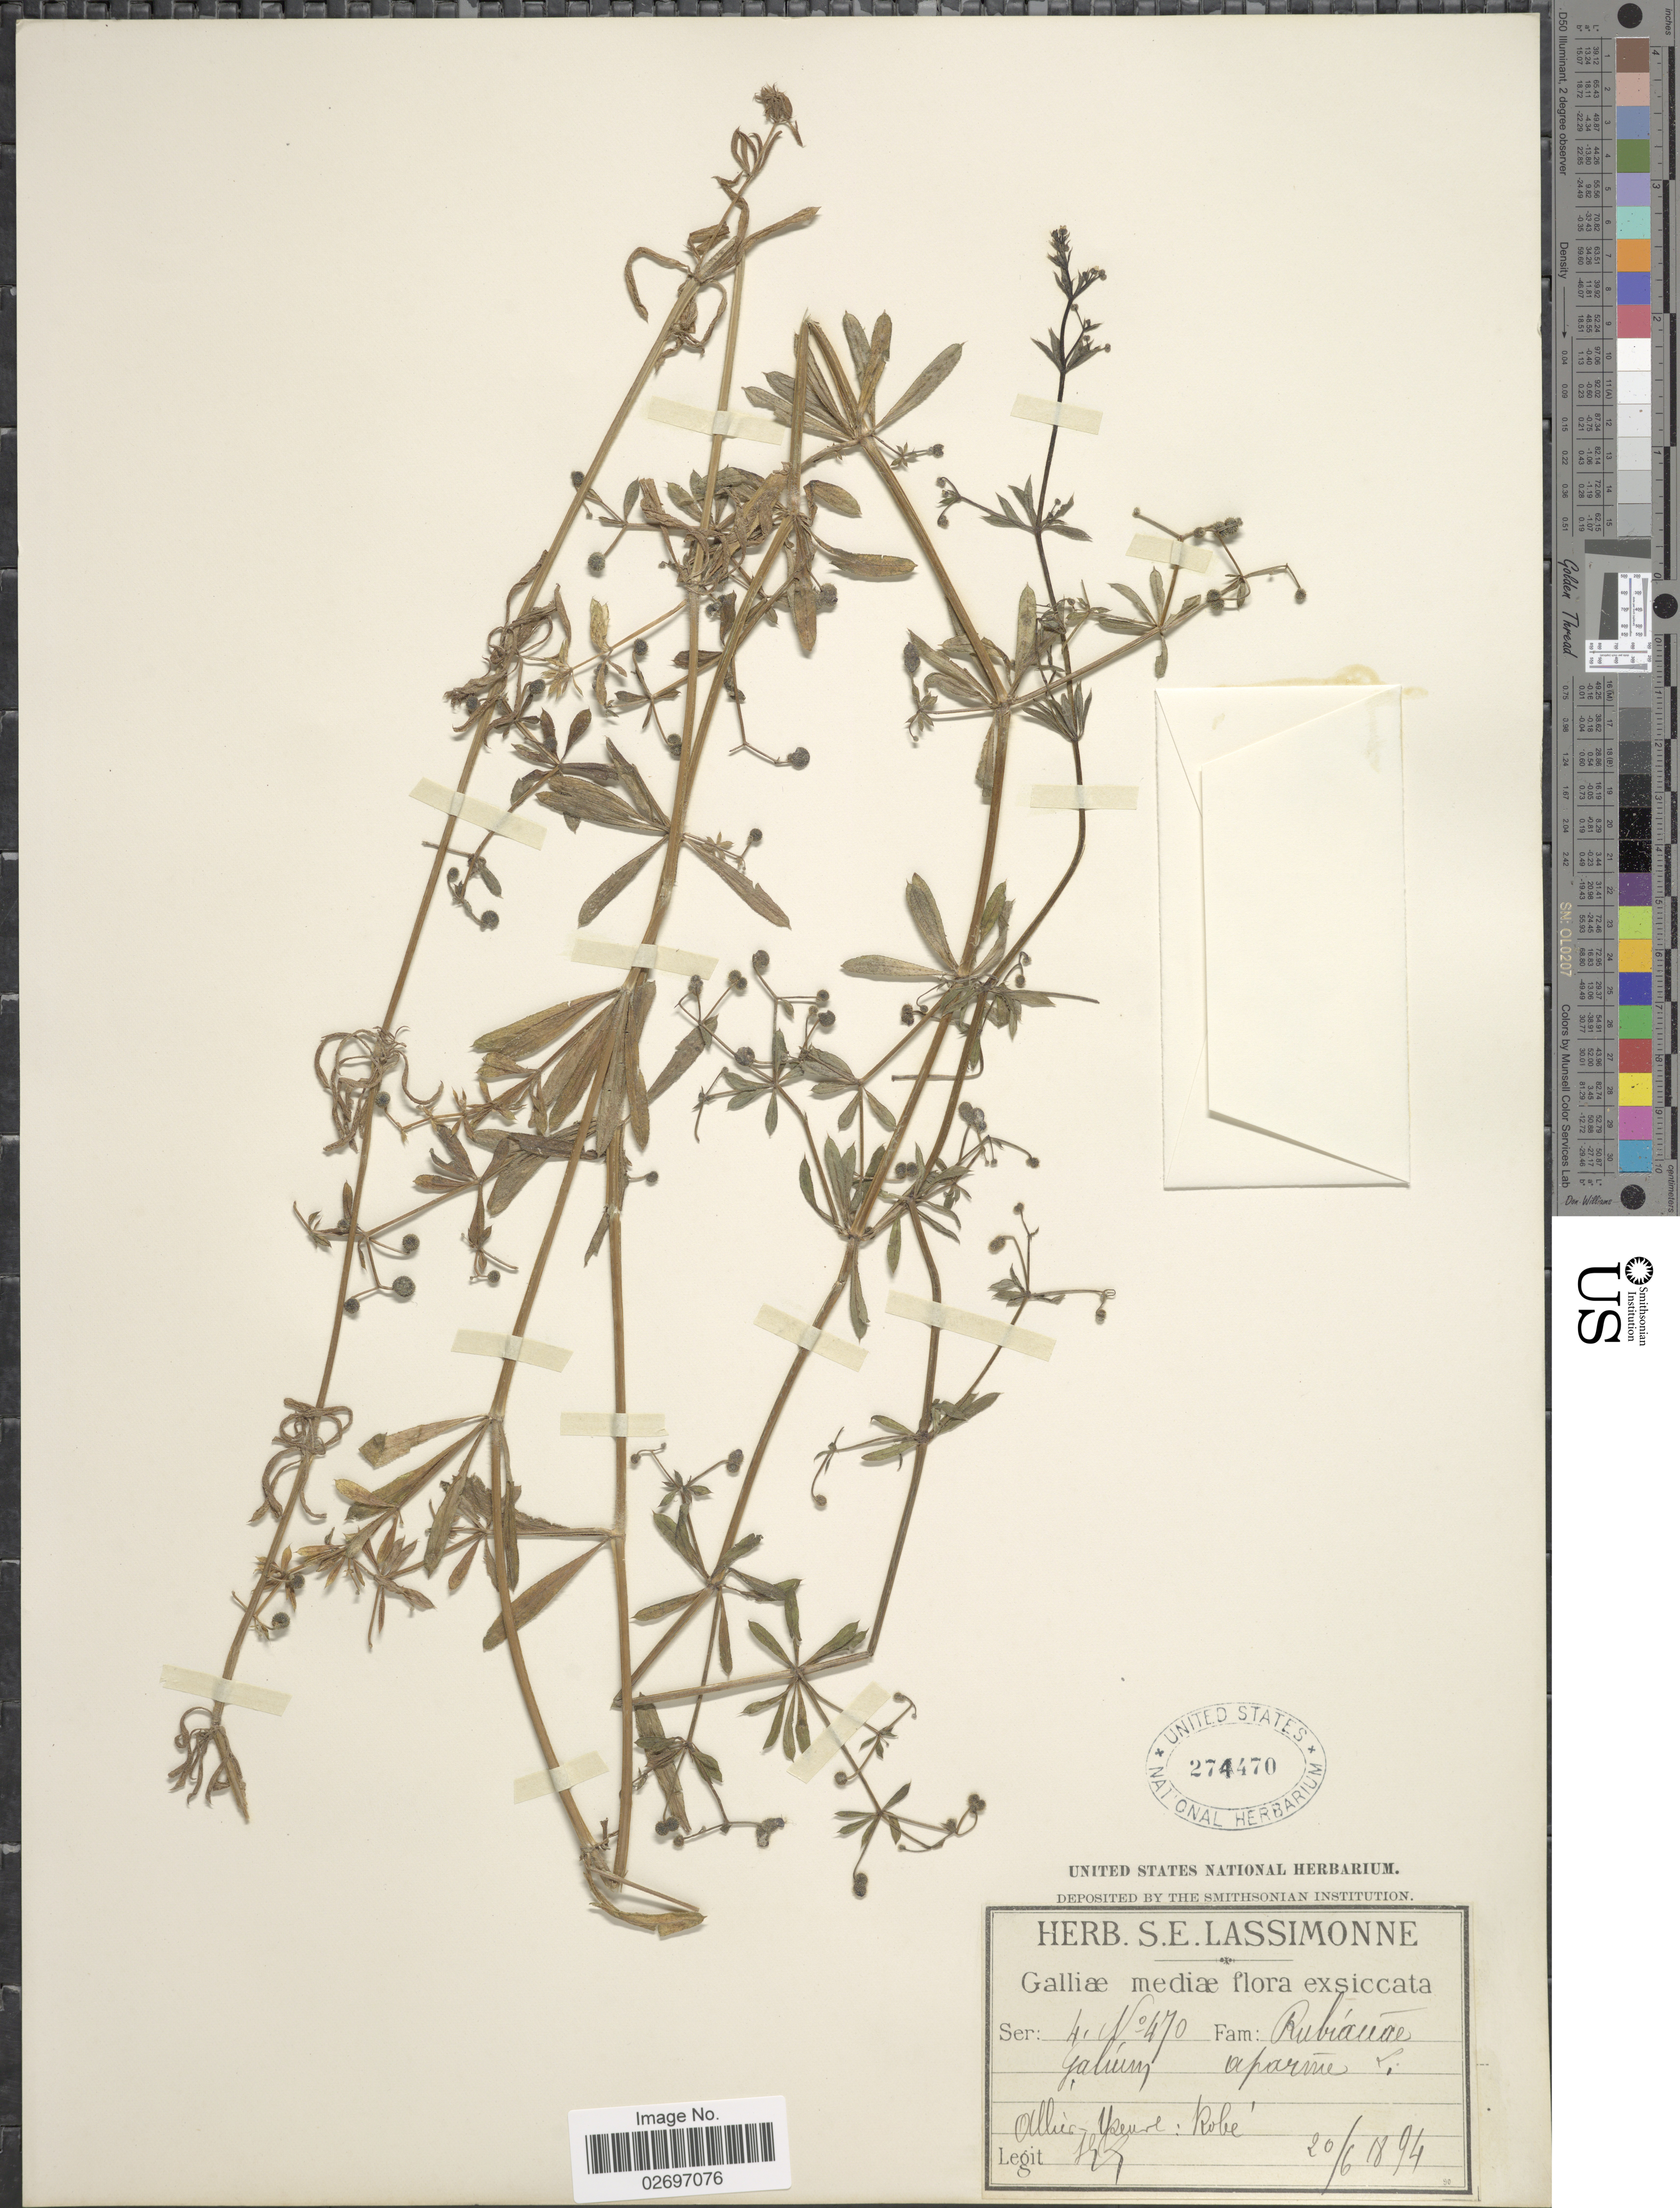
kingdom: Plantae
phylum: Tracheophyta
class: Magnoliopsida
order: Gentianales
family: Rubiaceae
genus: Galium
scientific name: Galium aparine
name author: L.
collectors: S. Lassimonne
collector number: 470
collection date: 1894-06-20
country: France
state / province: Auvergne-Rhône-Alpes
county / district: Allier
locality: Allier-Yzeure: Robe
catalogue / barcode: US 274470